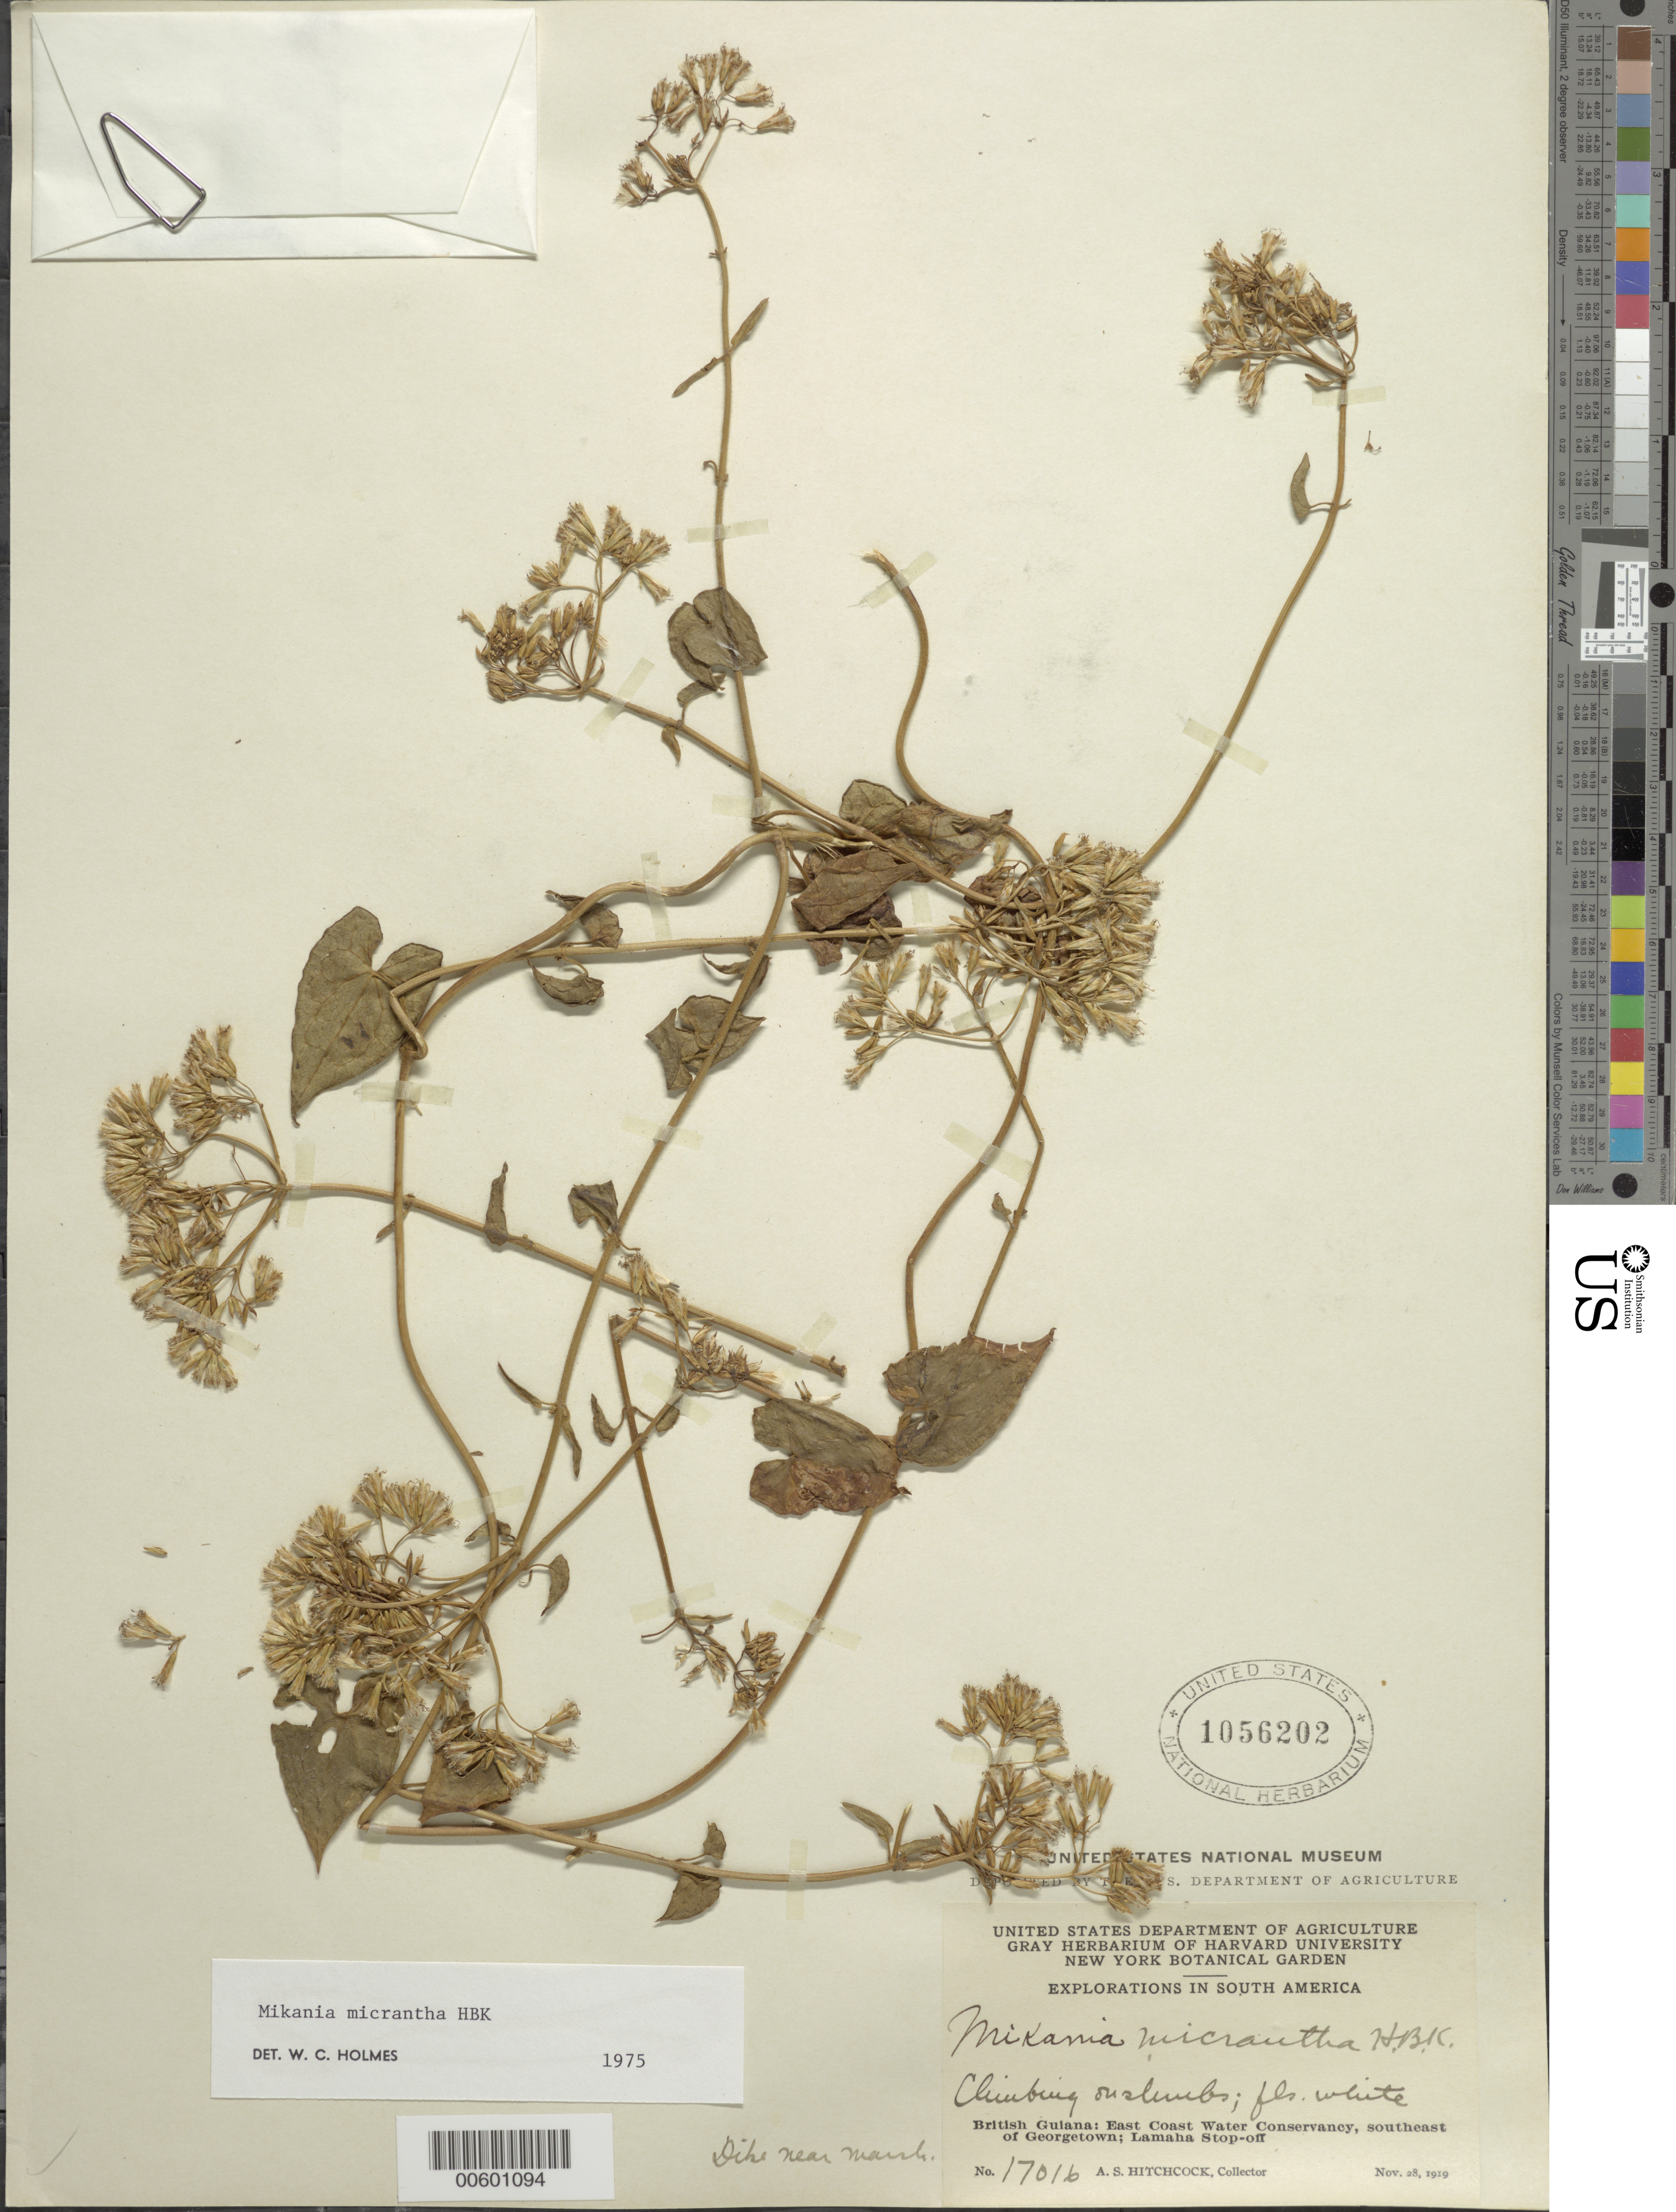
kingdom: Plantae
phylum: Tracheophyta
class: Magnoliopsida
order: Asterales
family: Asteraceae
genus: Mikania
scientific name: Mikania micrantha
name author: Kunth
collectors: A. S. Hitchcock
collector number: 17016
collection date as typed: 28-Nov-19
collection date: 1919-11-28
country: Guyana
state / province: Demerara-Mahaica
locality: Georgetown, SE of, East Coast Water Conservancy, Lamaha Stop-Off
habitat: Climbing on shrubs, near marsh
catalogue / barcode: US 1056202